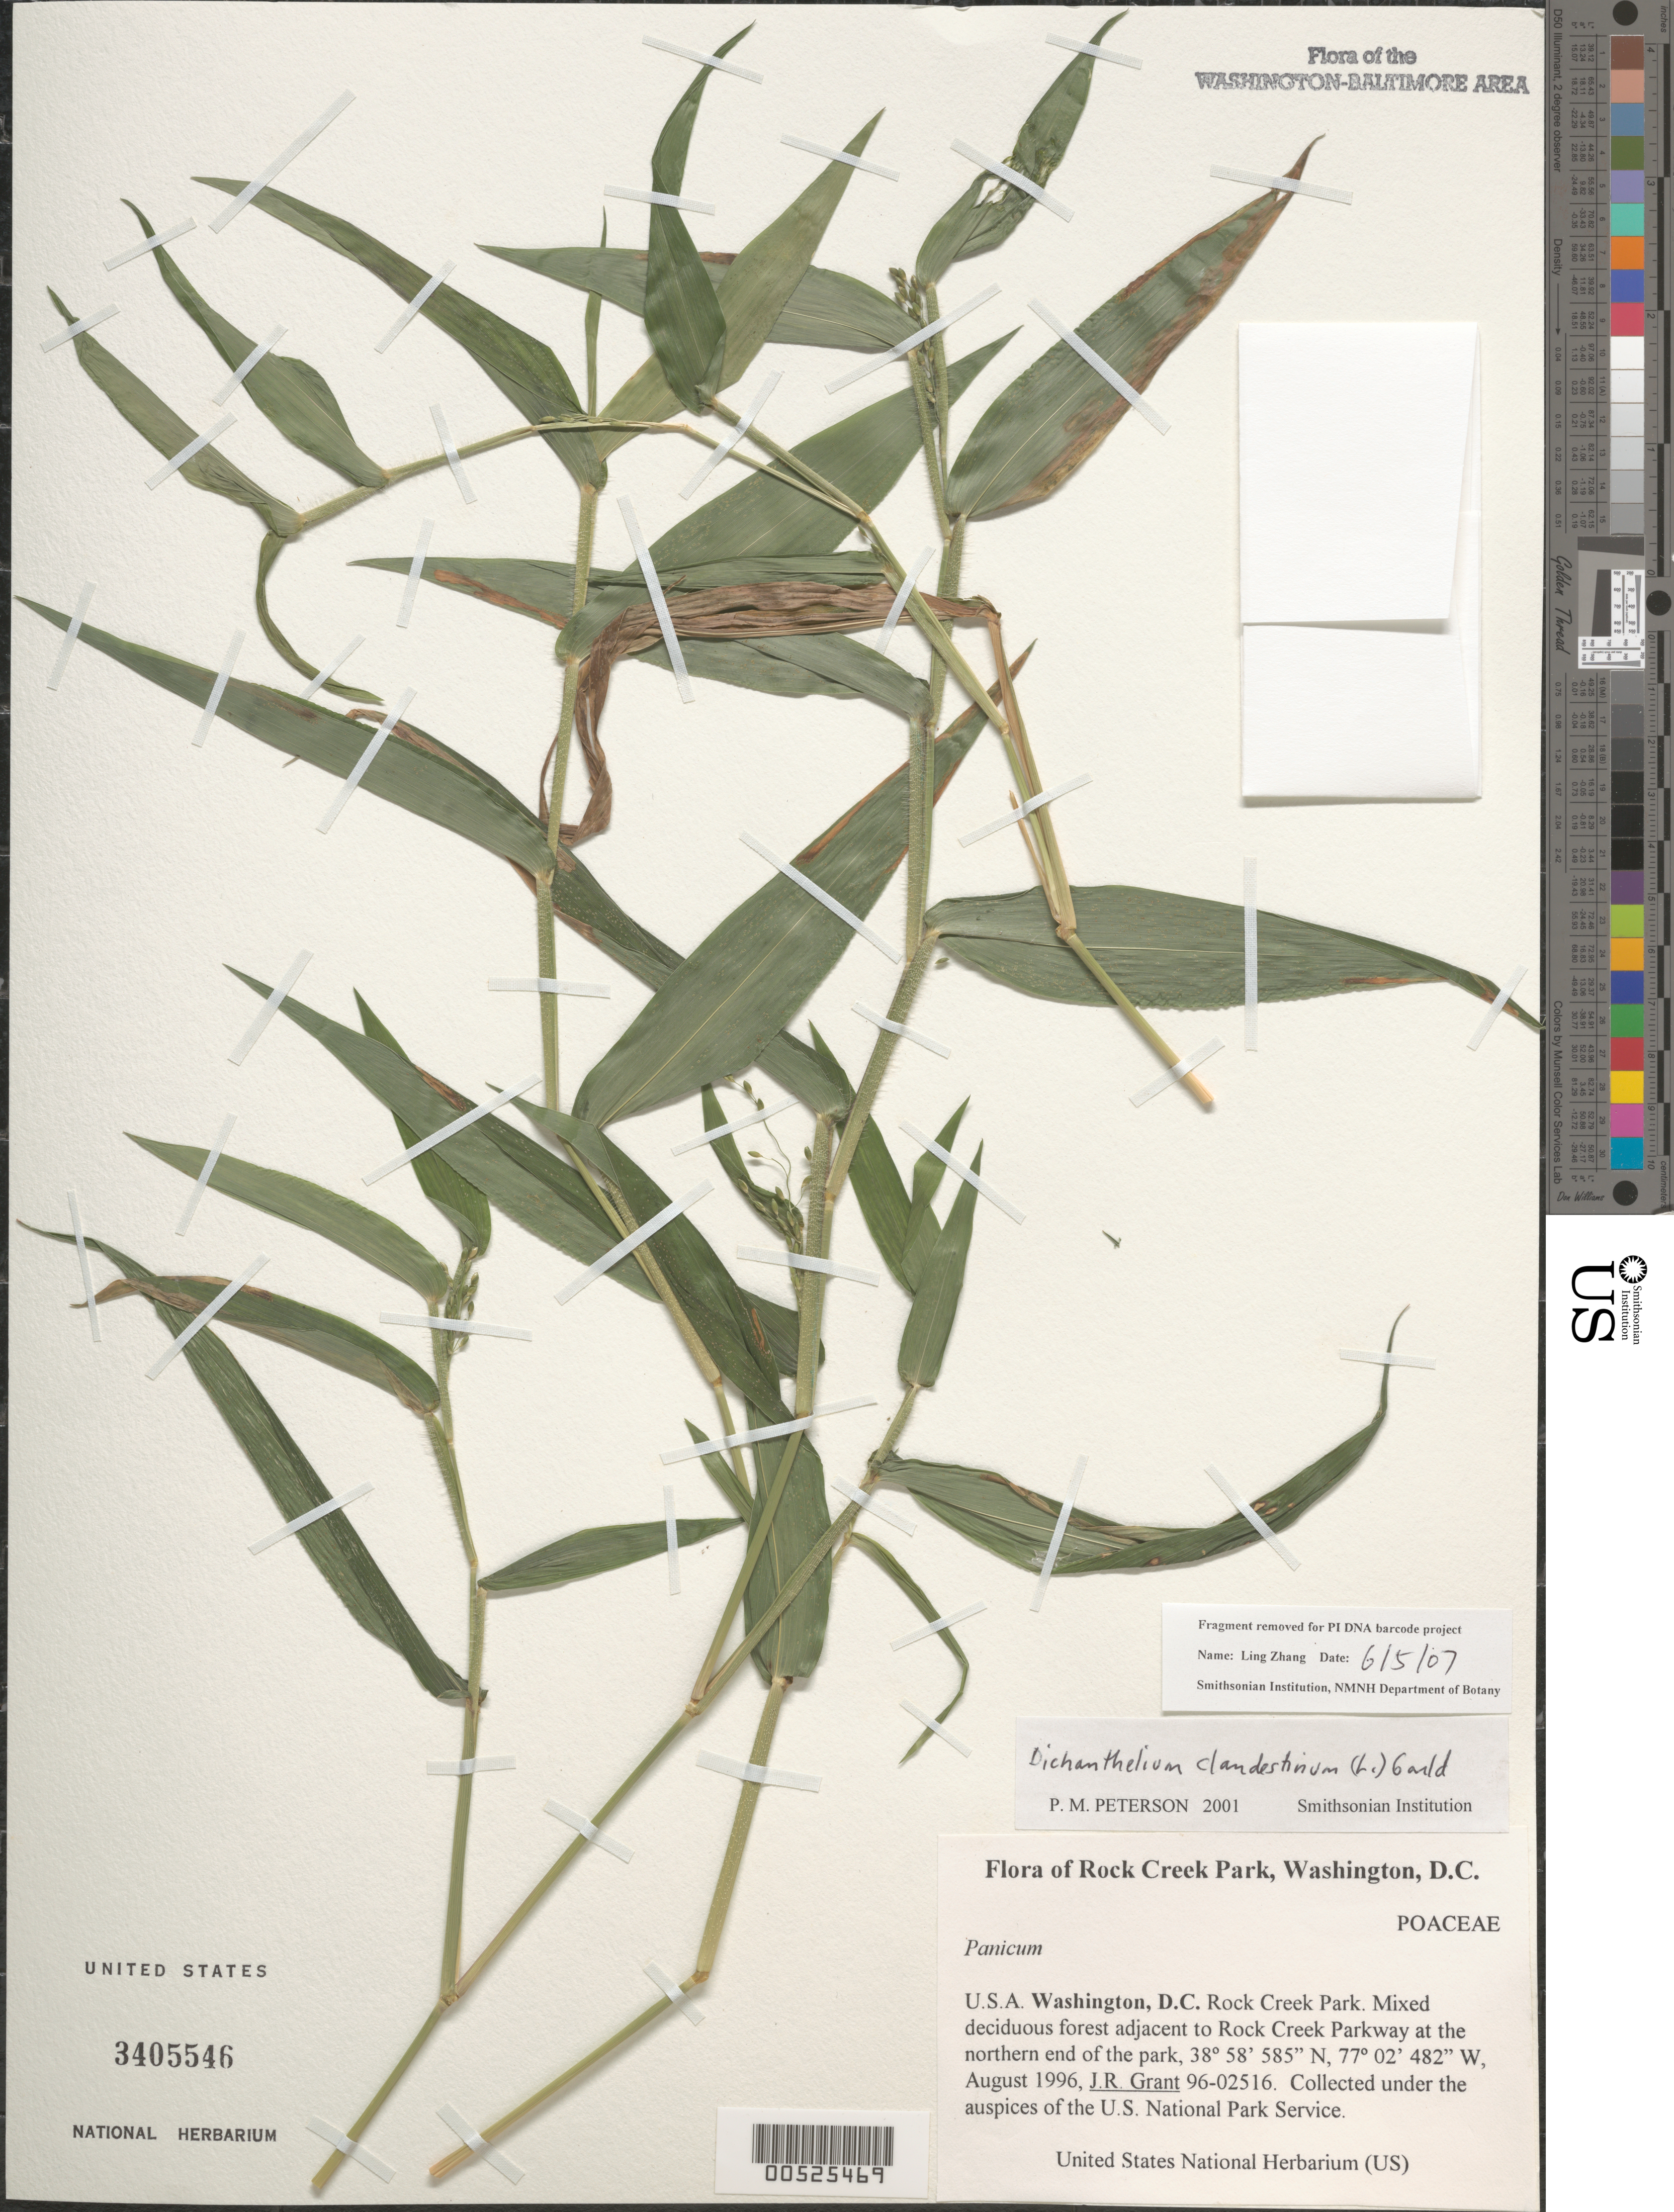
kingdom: Plantae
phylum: Tracheophyta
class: Liliopsida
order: Poales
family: Poaceae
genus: Dichanthelium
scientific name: Dichanthelium clandestinum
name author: (L.) Gould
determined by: Peterson, Paul M., (BOT), Smithsonian Institution - National Museum of Natural History (UNITED STATES)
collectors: J. R. Grant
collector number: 96-02516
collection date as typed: Aug 1996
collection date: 1996-08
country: United States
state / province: District of Columbia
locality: Rock Creek Park. Adjacent to Rock Creek Parkway at the northern end of the park.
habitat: Mixed deciduous forest.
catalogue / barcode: US 3405546